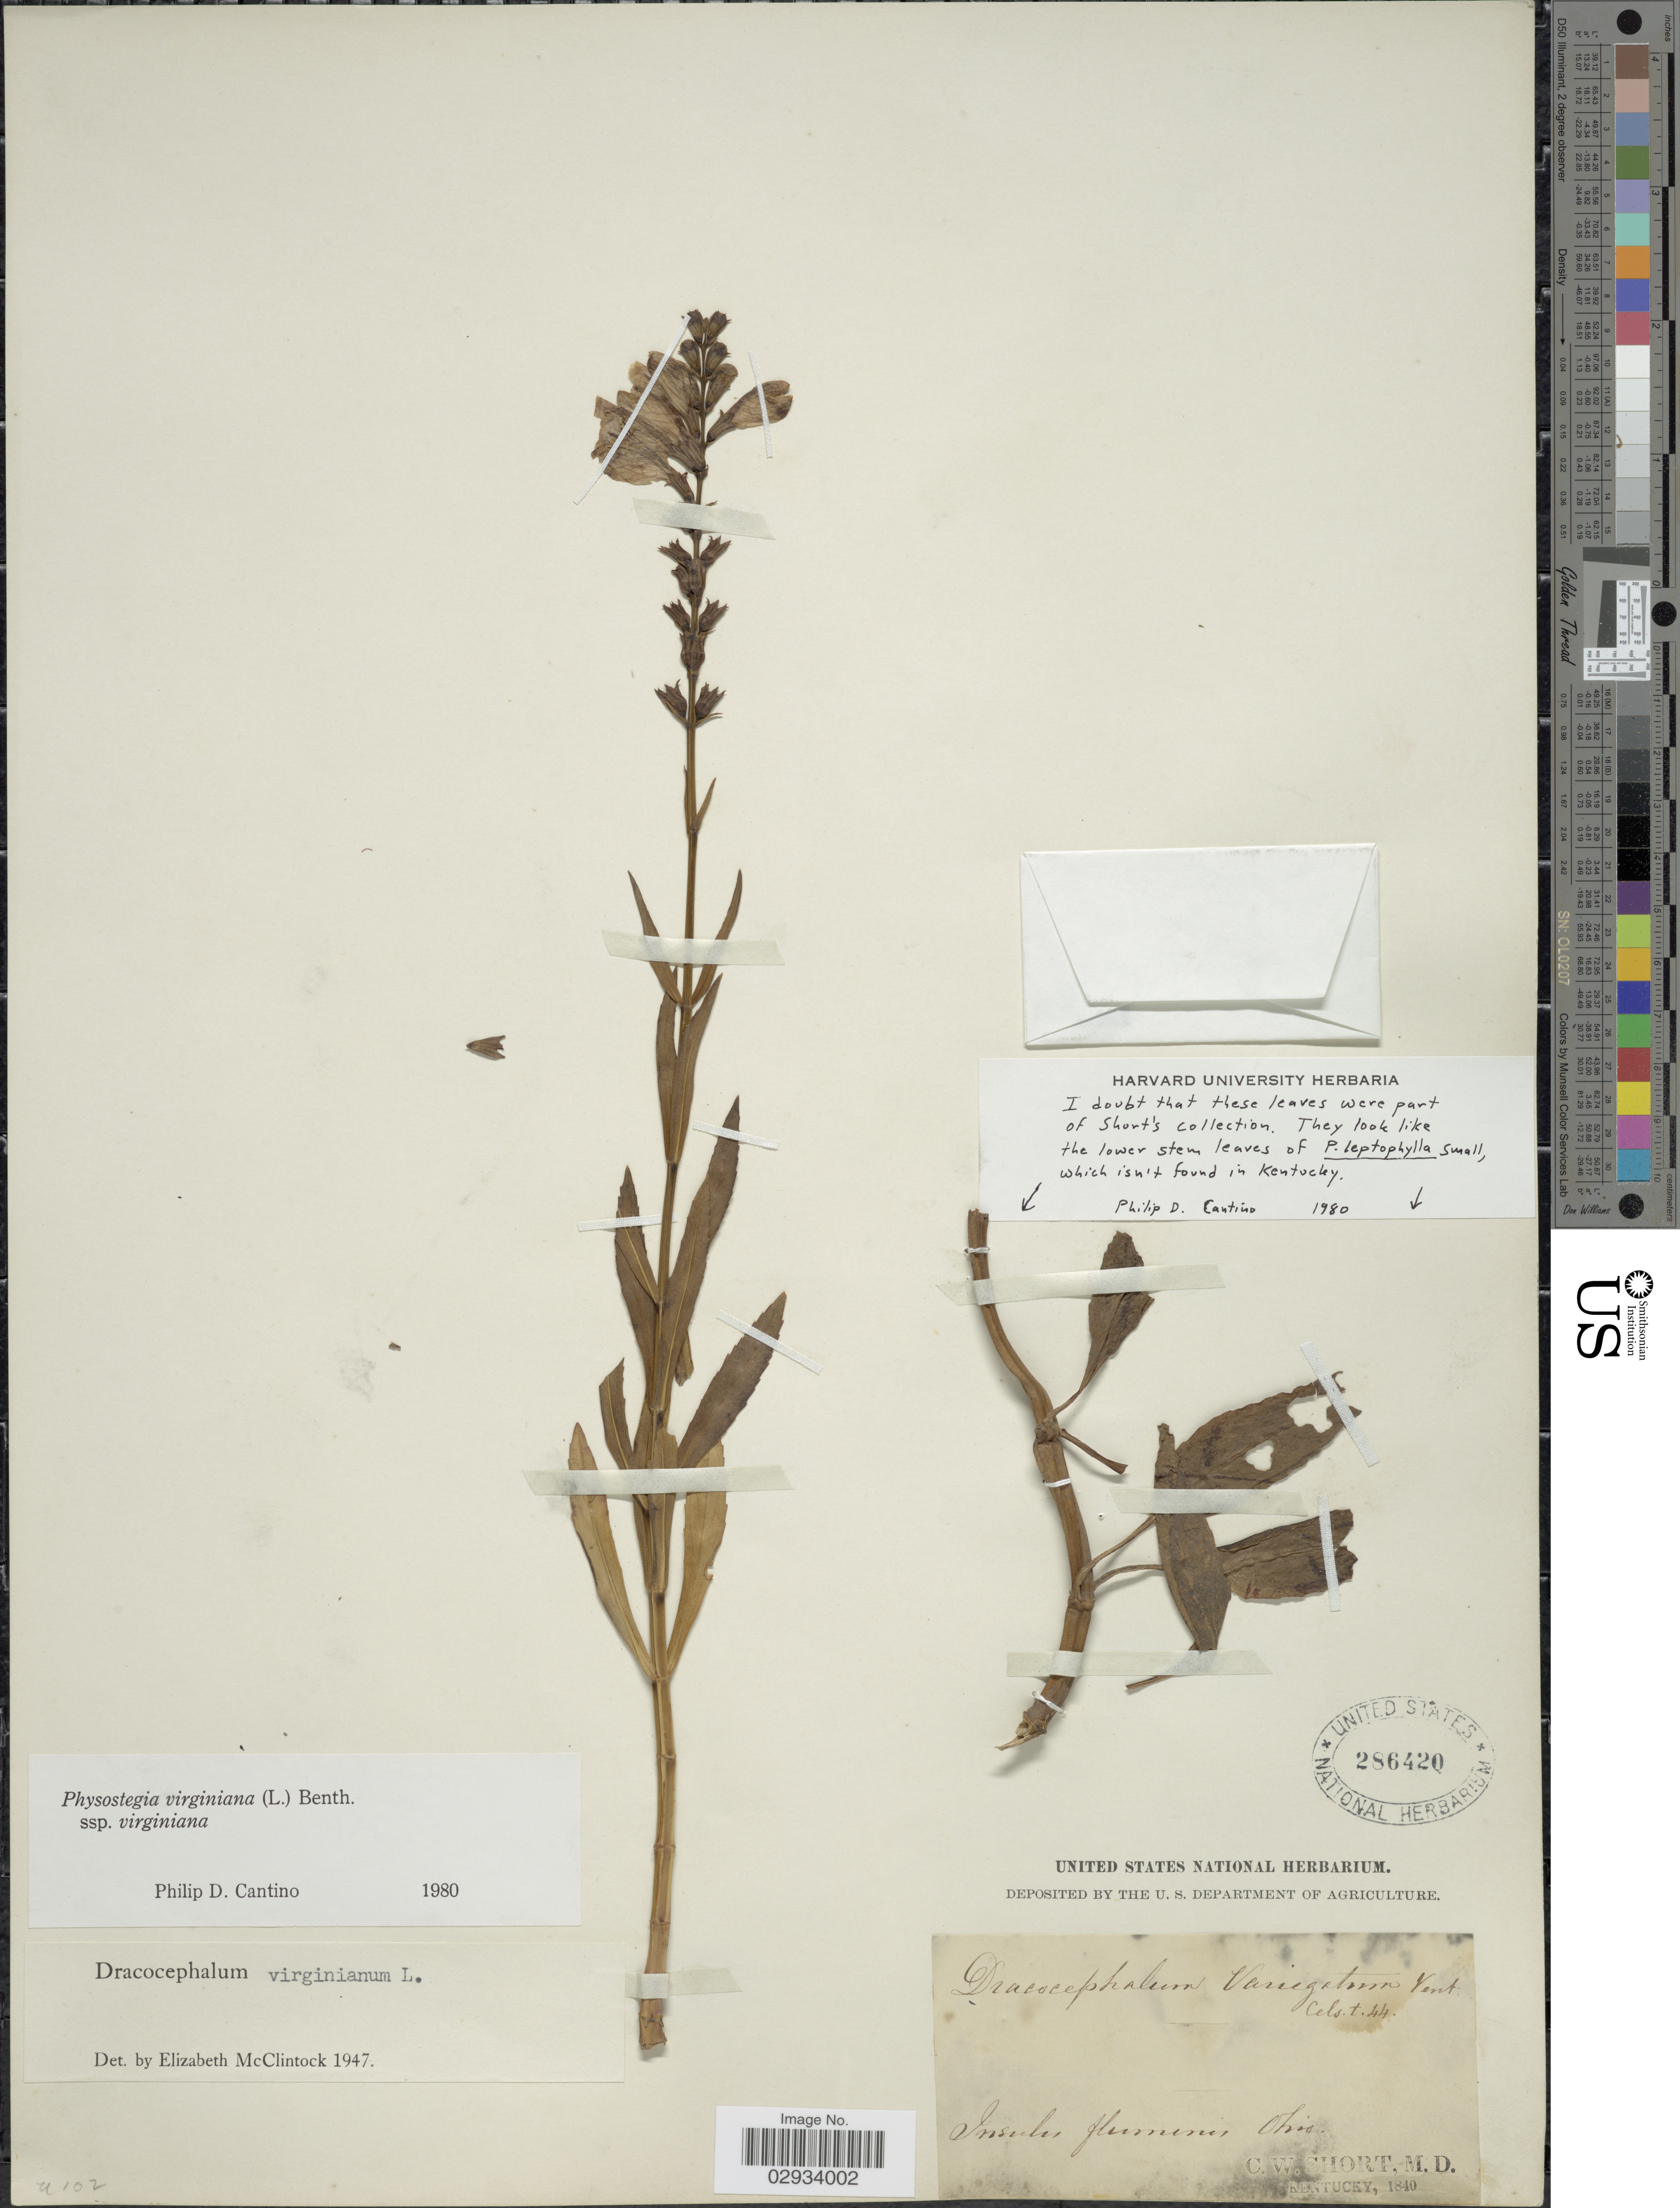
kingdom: Plantae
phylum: Tracheophyta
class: Magnoliopsida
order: Lamiales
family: Lamiaceae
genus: Physostegia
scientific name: Physostegia virginiana subsp. virginiana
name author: (L.) Benth.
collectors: C. W. Short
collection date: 1840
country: United States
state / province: Ohio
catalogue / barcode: US 286420